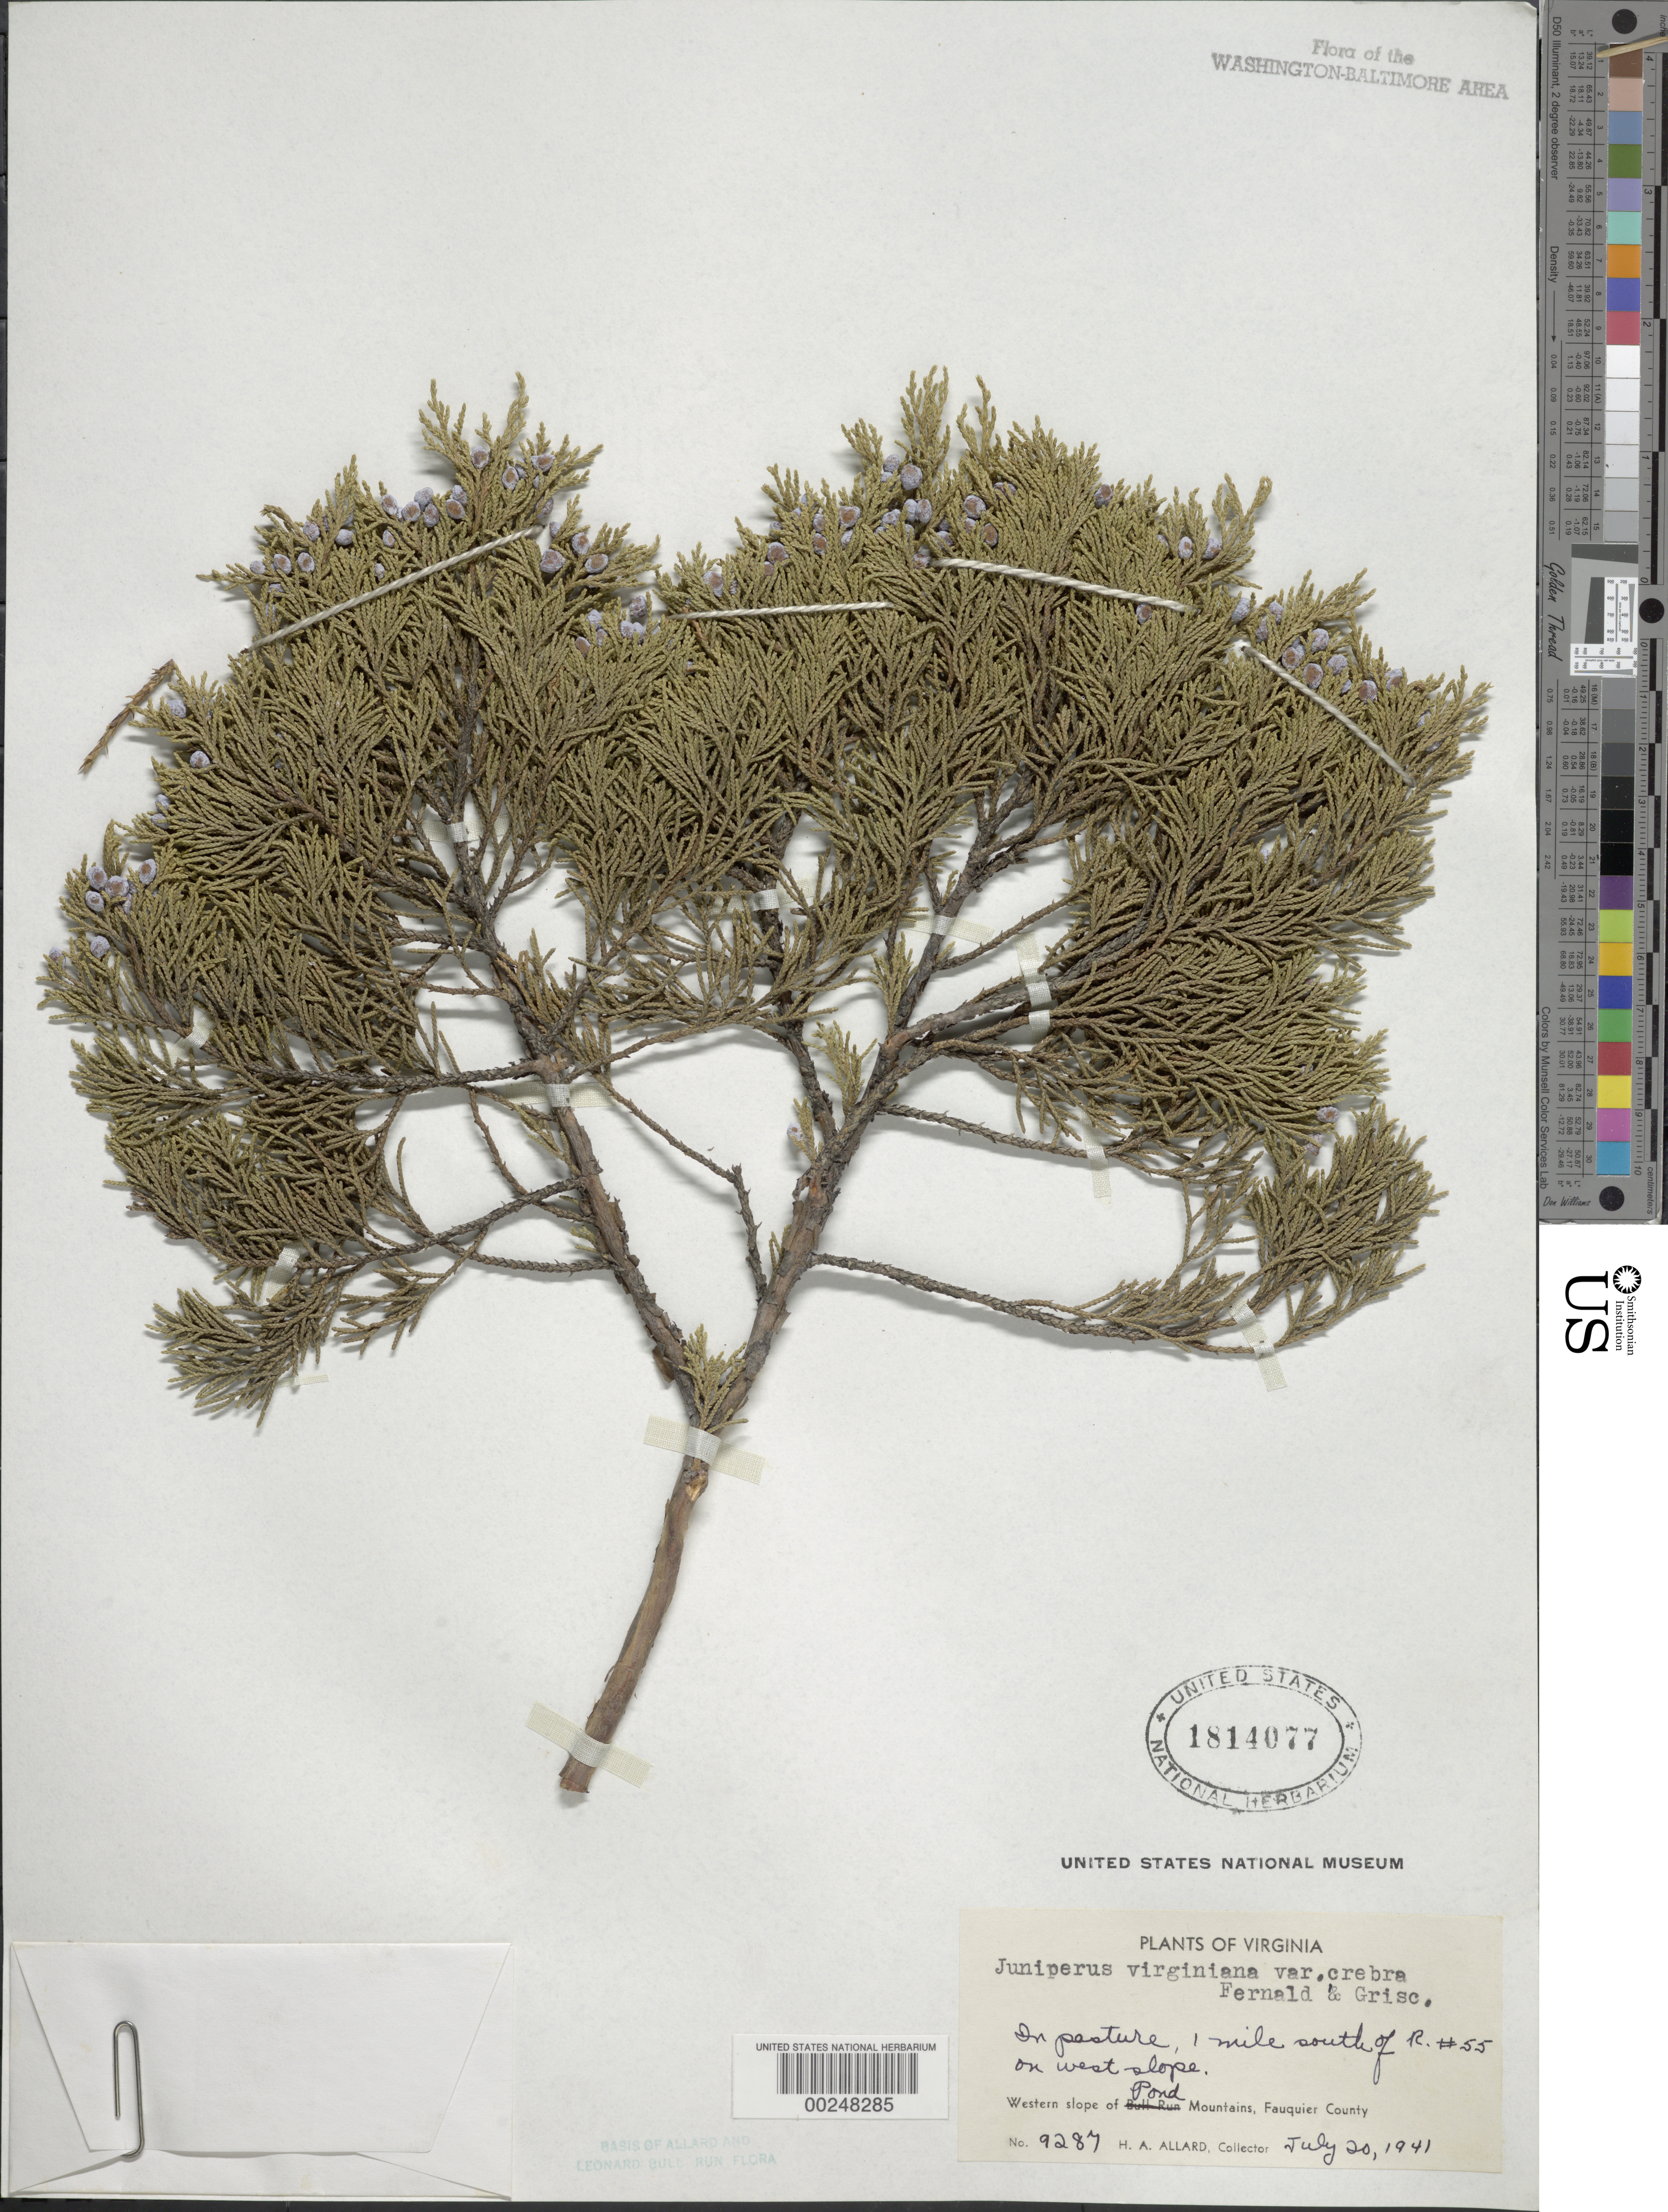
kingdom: Plantae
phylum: Tracheophyta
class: Pinopsida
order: Pinales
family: Cupressaceae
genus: Juniperus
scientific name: Juniperus virginiana var. crebra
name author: Fernald & Griscom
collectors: H. A. Allard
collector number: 9287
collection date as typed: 20 Jul 1941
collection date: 1941-07-20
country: United States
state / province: Virginia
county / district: Fauquier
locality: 1 Mi S of Rt # 55 on west slope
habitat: In pasture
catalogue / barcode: US 1814077